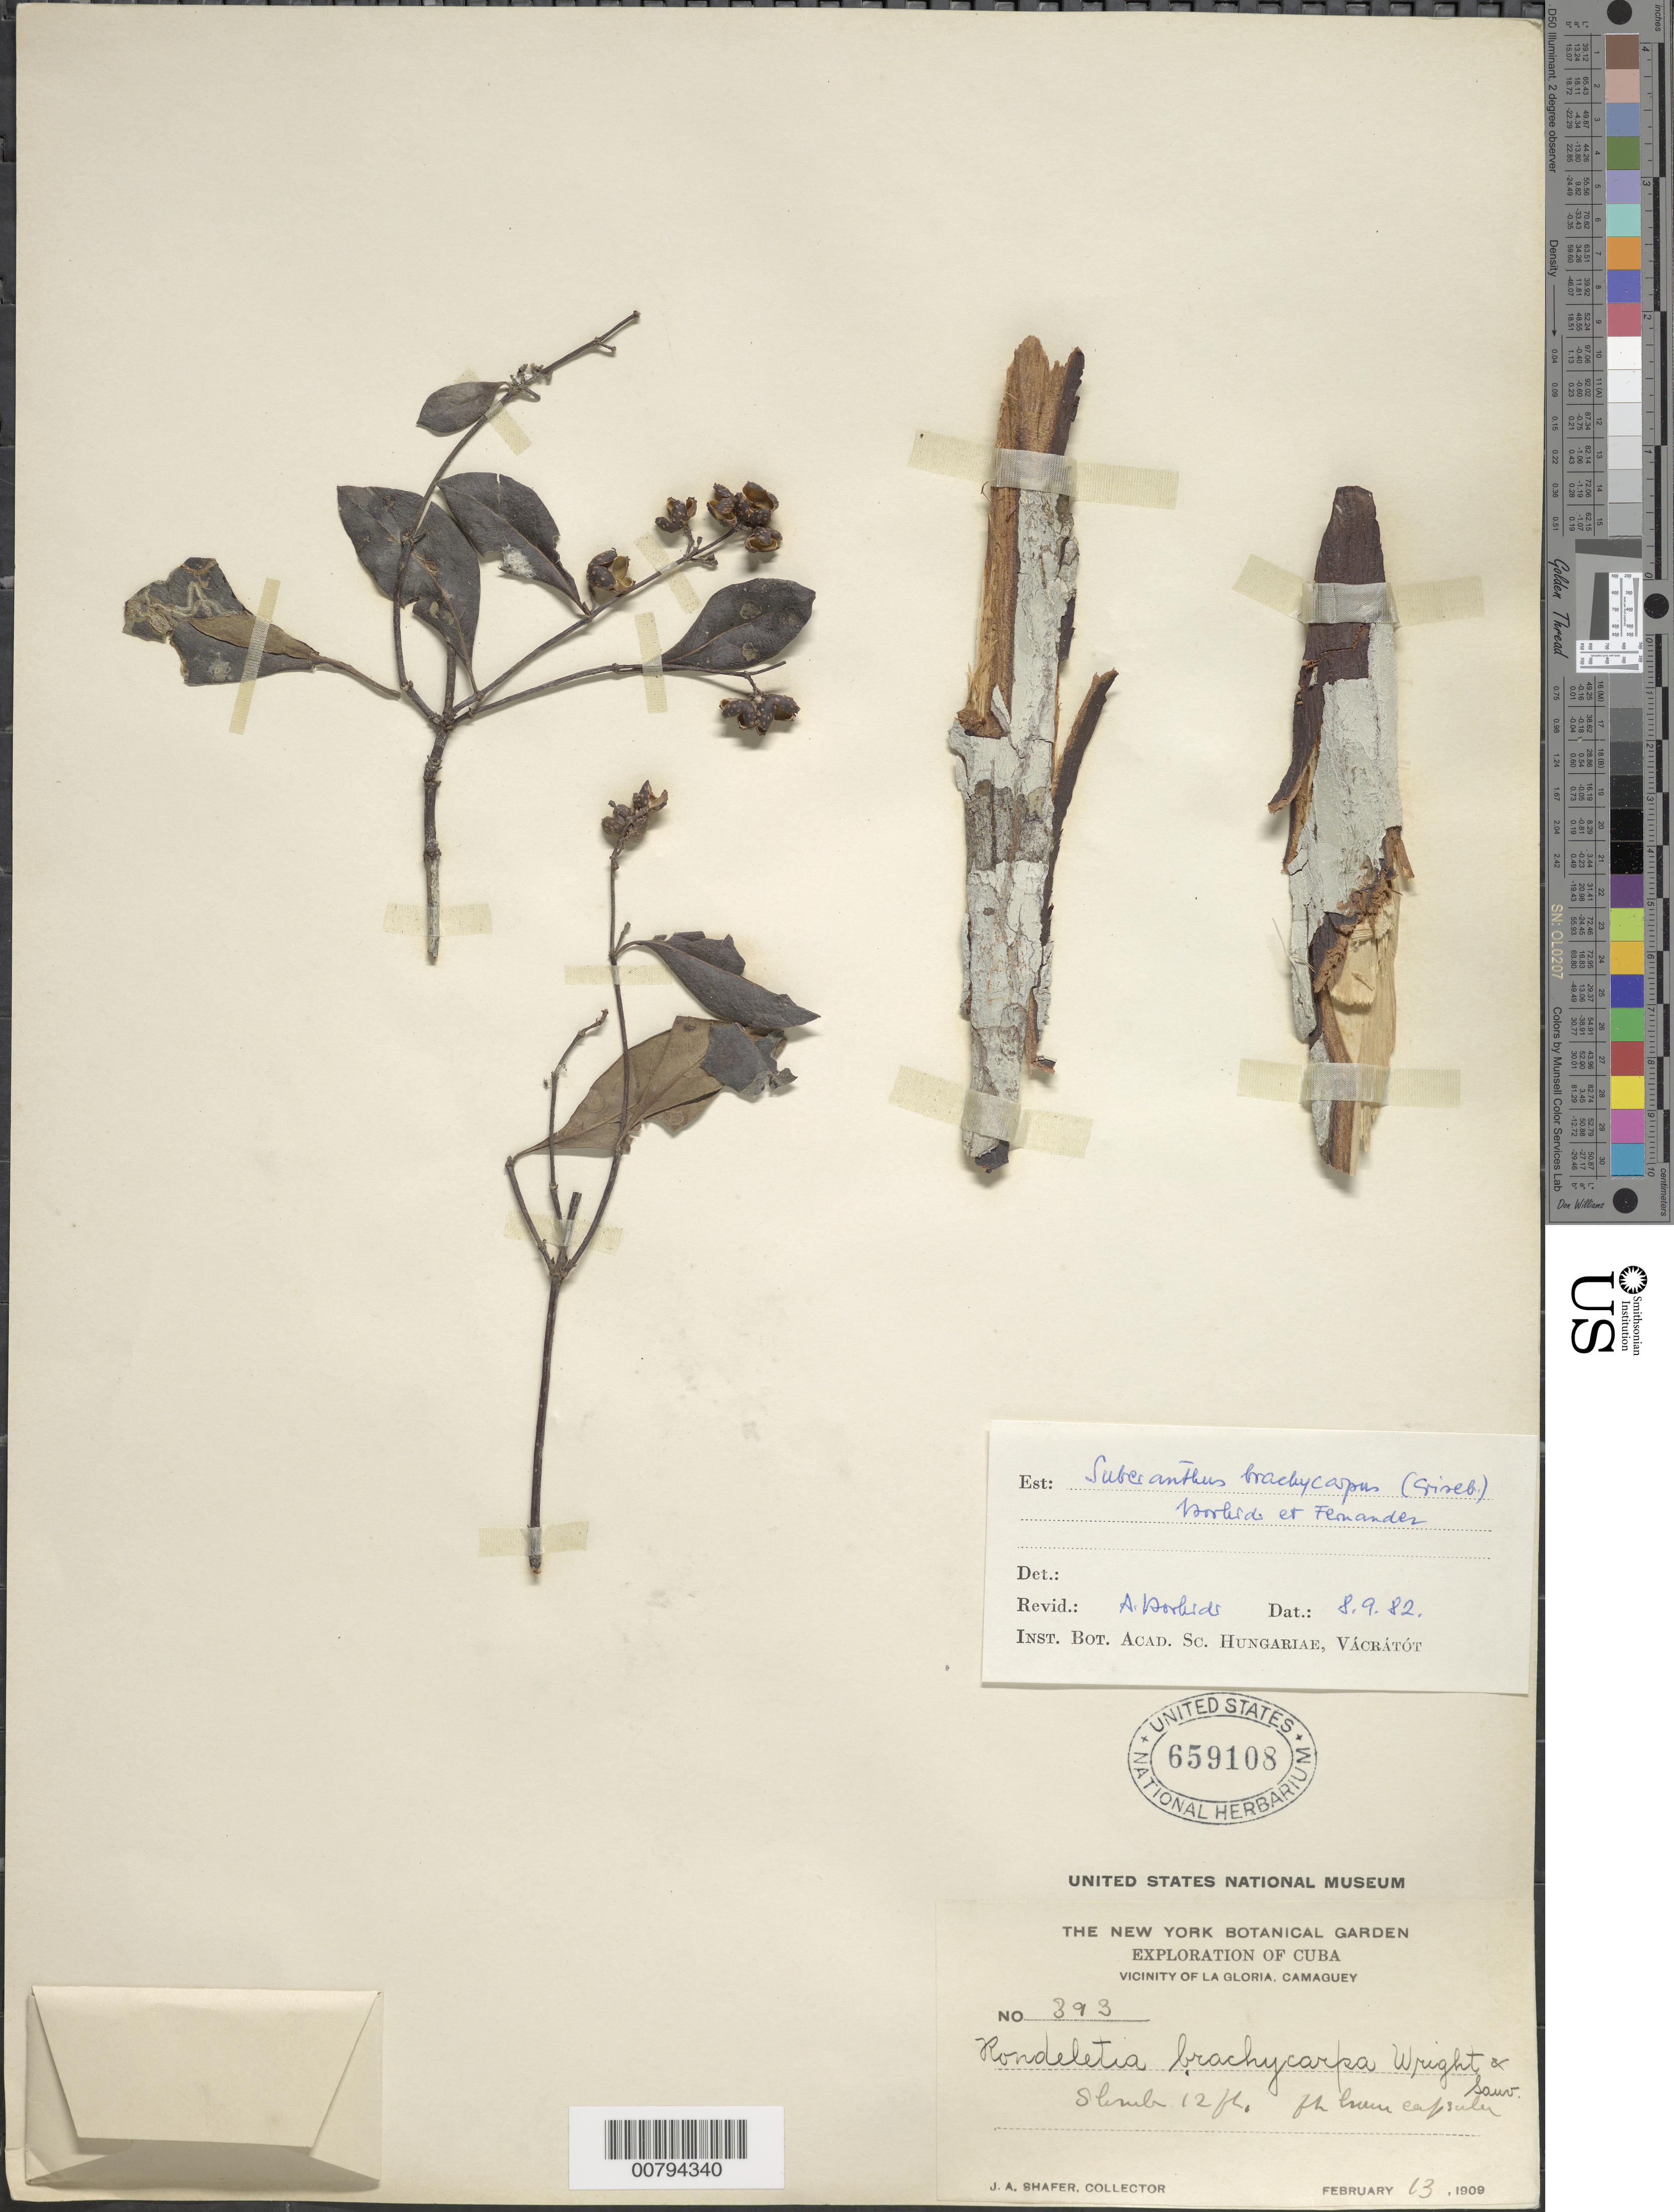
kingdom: Plantae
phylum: Tracheophyta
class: Magnoliopsida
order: Gentianales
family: Rubiaceae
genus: Suberanthus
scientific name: Suberanthus brachycarpus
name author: (Griseb.) Borhidi & Fernández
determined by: Borhidi, Attila L.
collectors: J. A. Shafer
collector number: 393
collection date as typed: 13 Feb 1909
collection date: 1909-02-13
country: Cuba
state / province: Camaguey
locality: Vicinity of La Gloria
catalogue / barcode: US 659108